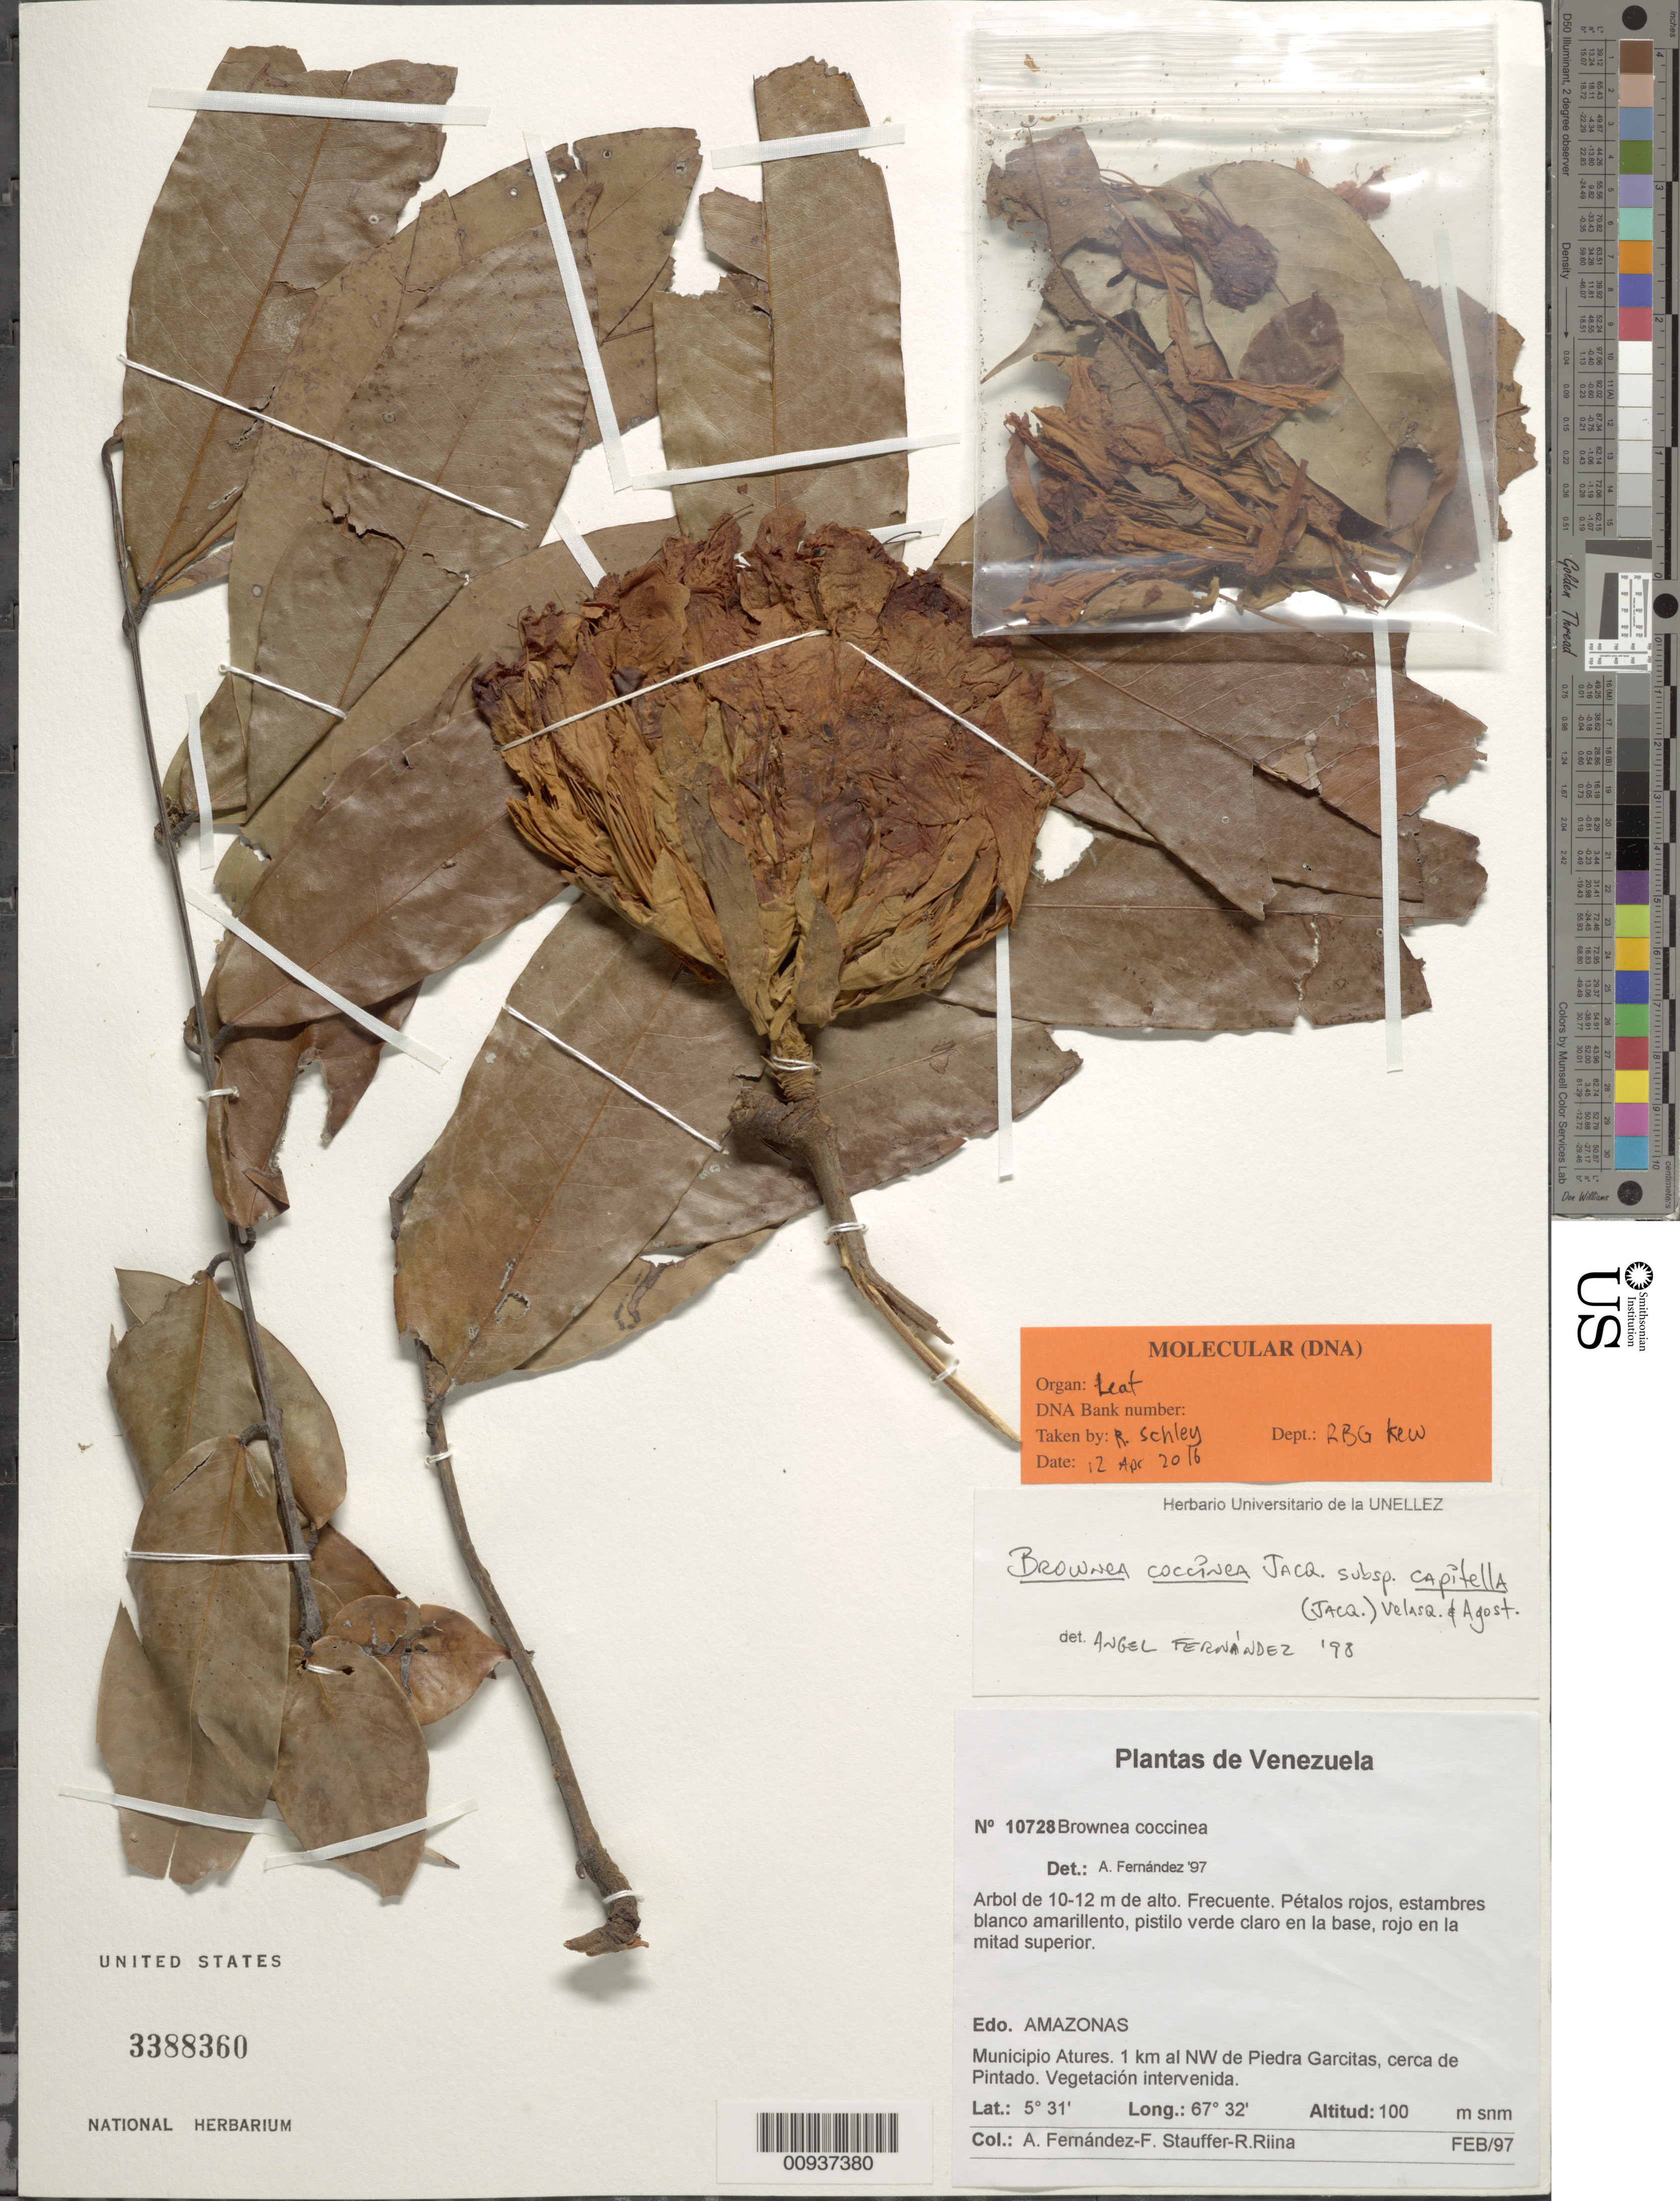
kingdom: Plantae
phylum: Tracheophyta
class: Magnoliopsida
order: Fabales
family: Fabaceae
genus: Brownea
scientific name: Brownea grandiceps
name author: Jacq.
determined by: Santos-Silva, J.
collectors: A. Fernández, F. W. Stauffer & R. Riina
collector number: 10728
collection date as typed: Feb-97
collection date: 1997-02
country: Venezuela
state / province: Amazonas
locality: Mun. Atures, 1 km NW de Piedra Garcitas, cerca de Pintado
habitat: Vegetacion intervenida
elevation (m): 100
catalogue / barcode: US 3388360